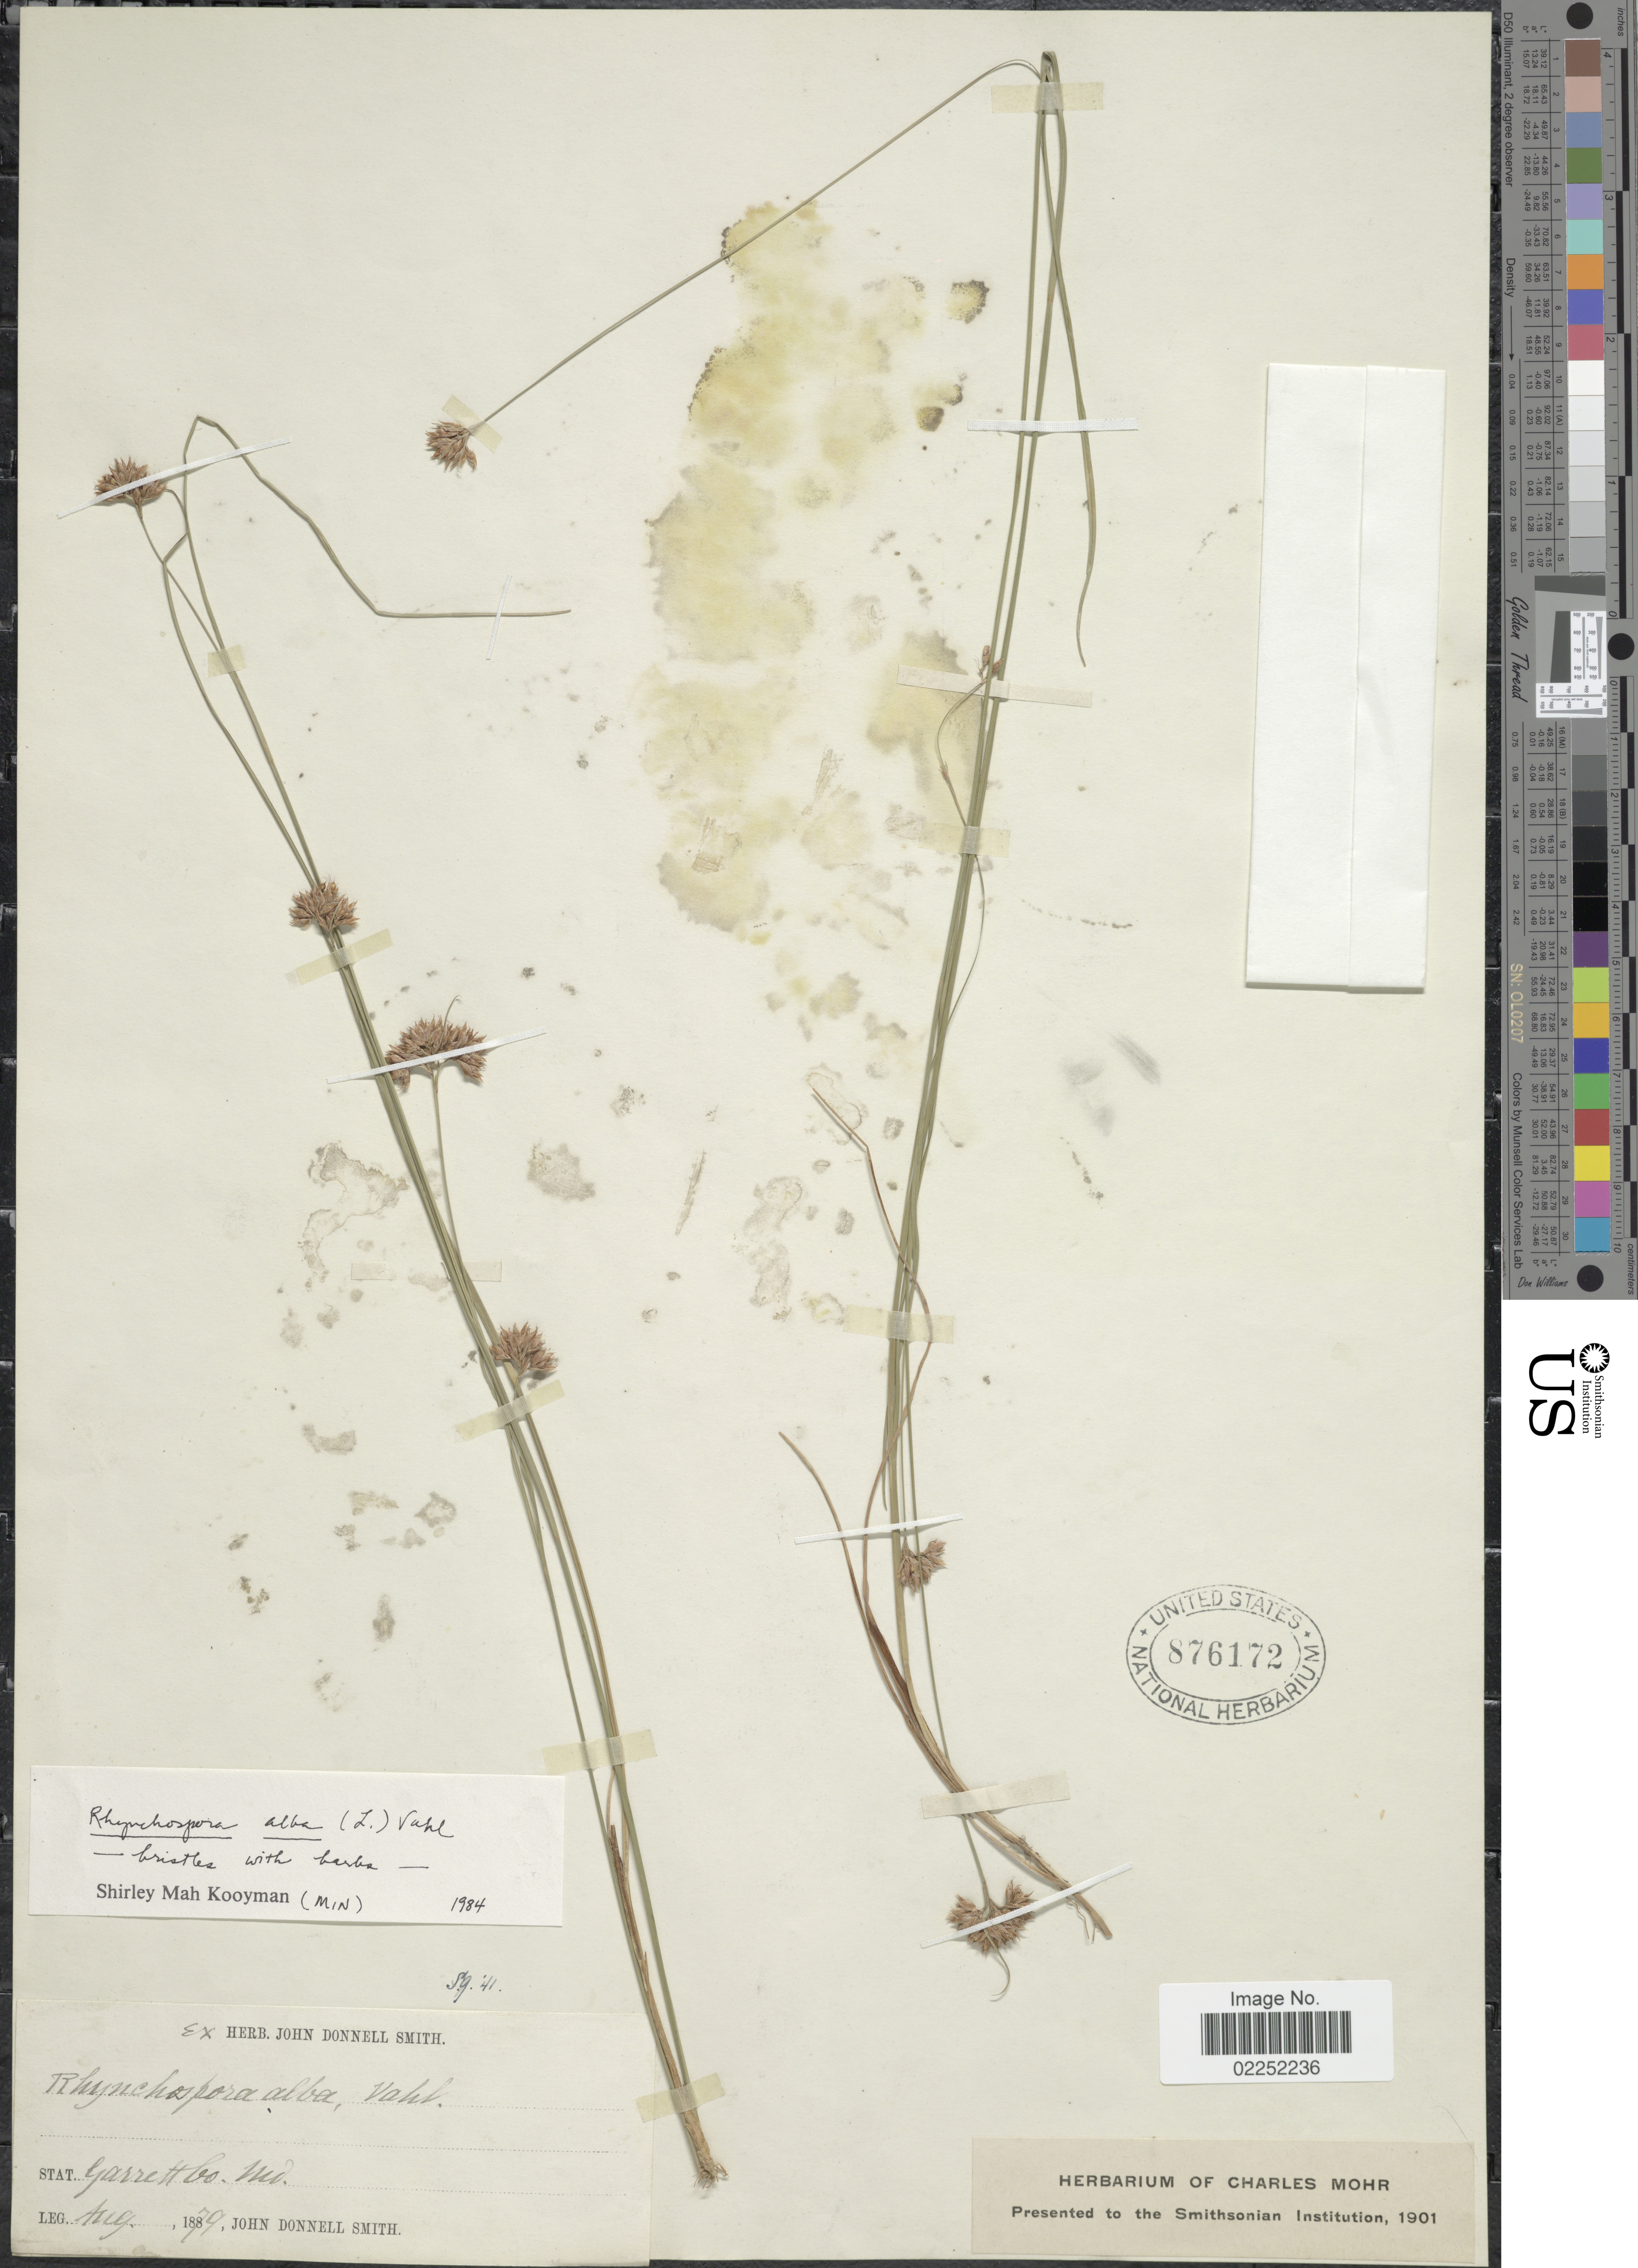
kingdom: Plantae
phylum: Tracheophyta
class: Liliopsida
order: Poales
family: Cyperaceae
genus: Rhynchospora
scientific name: Rhynchospora alba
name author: (L.) Vahl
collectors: J. Donnell Smith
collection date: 1879-08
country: United States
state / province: Maryland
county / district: Garrett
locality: Garrett Co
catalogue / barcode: US 876172